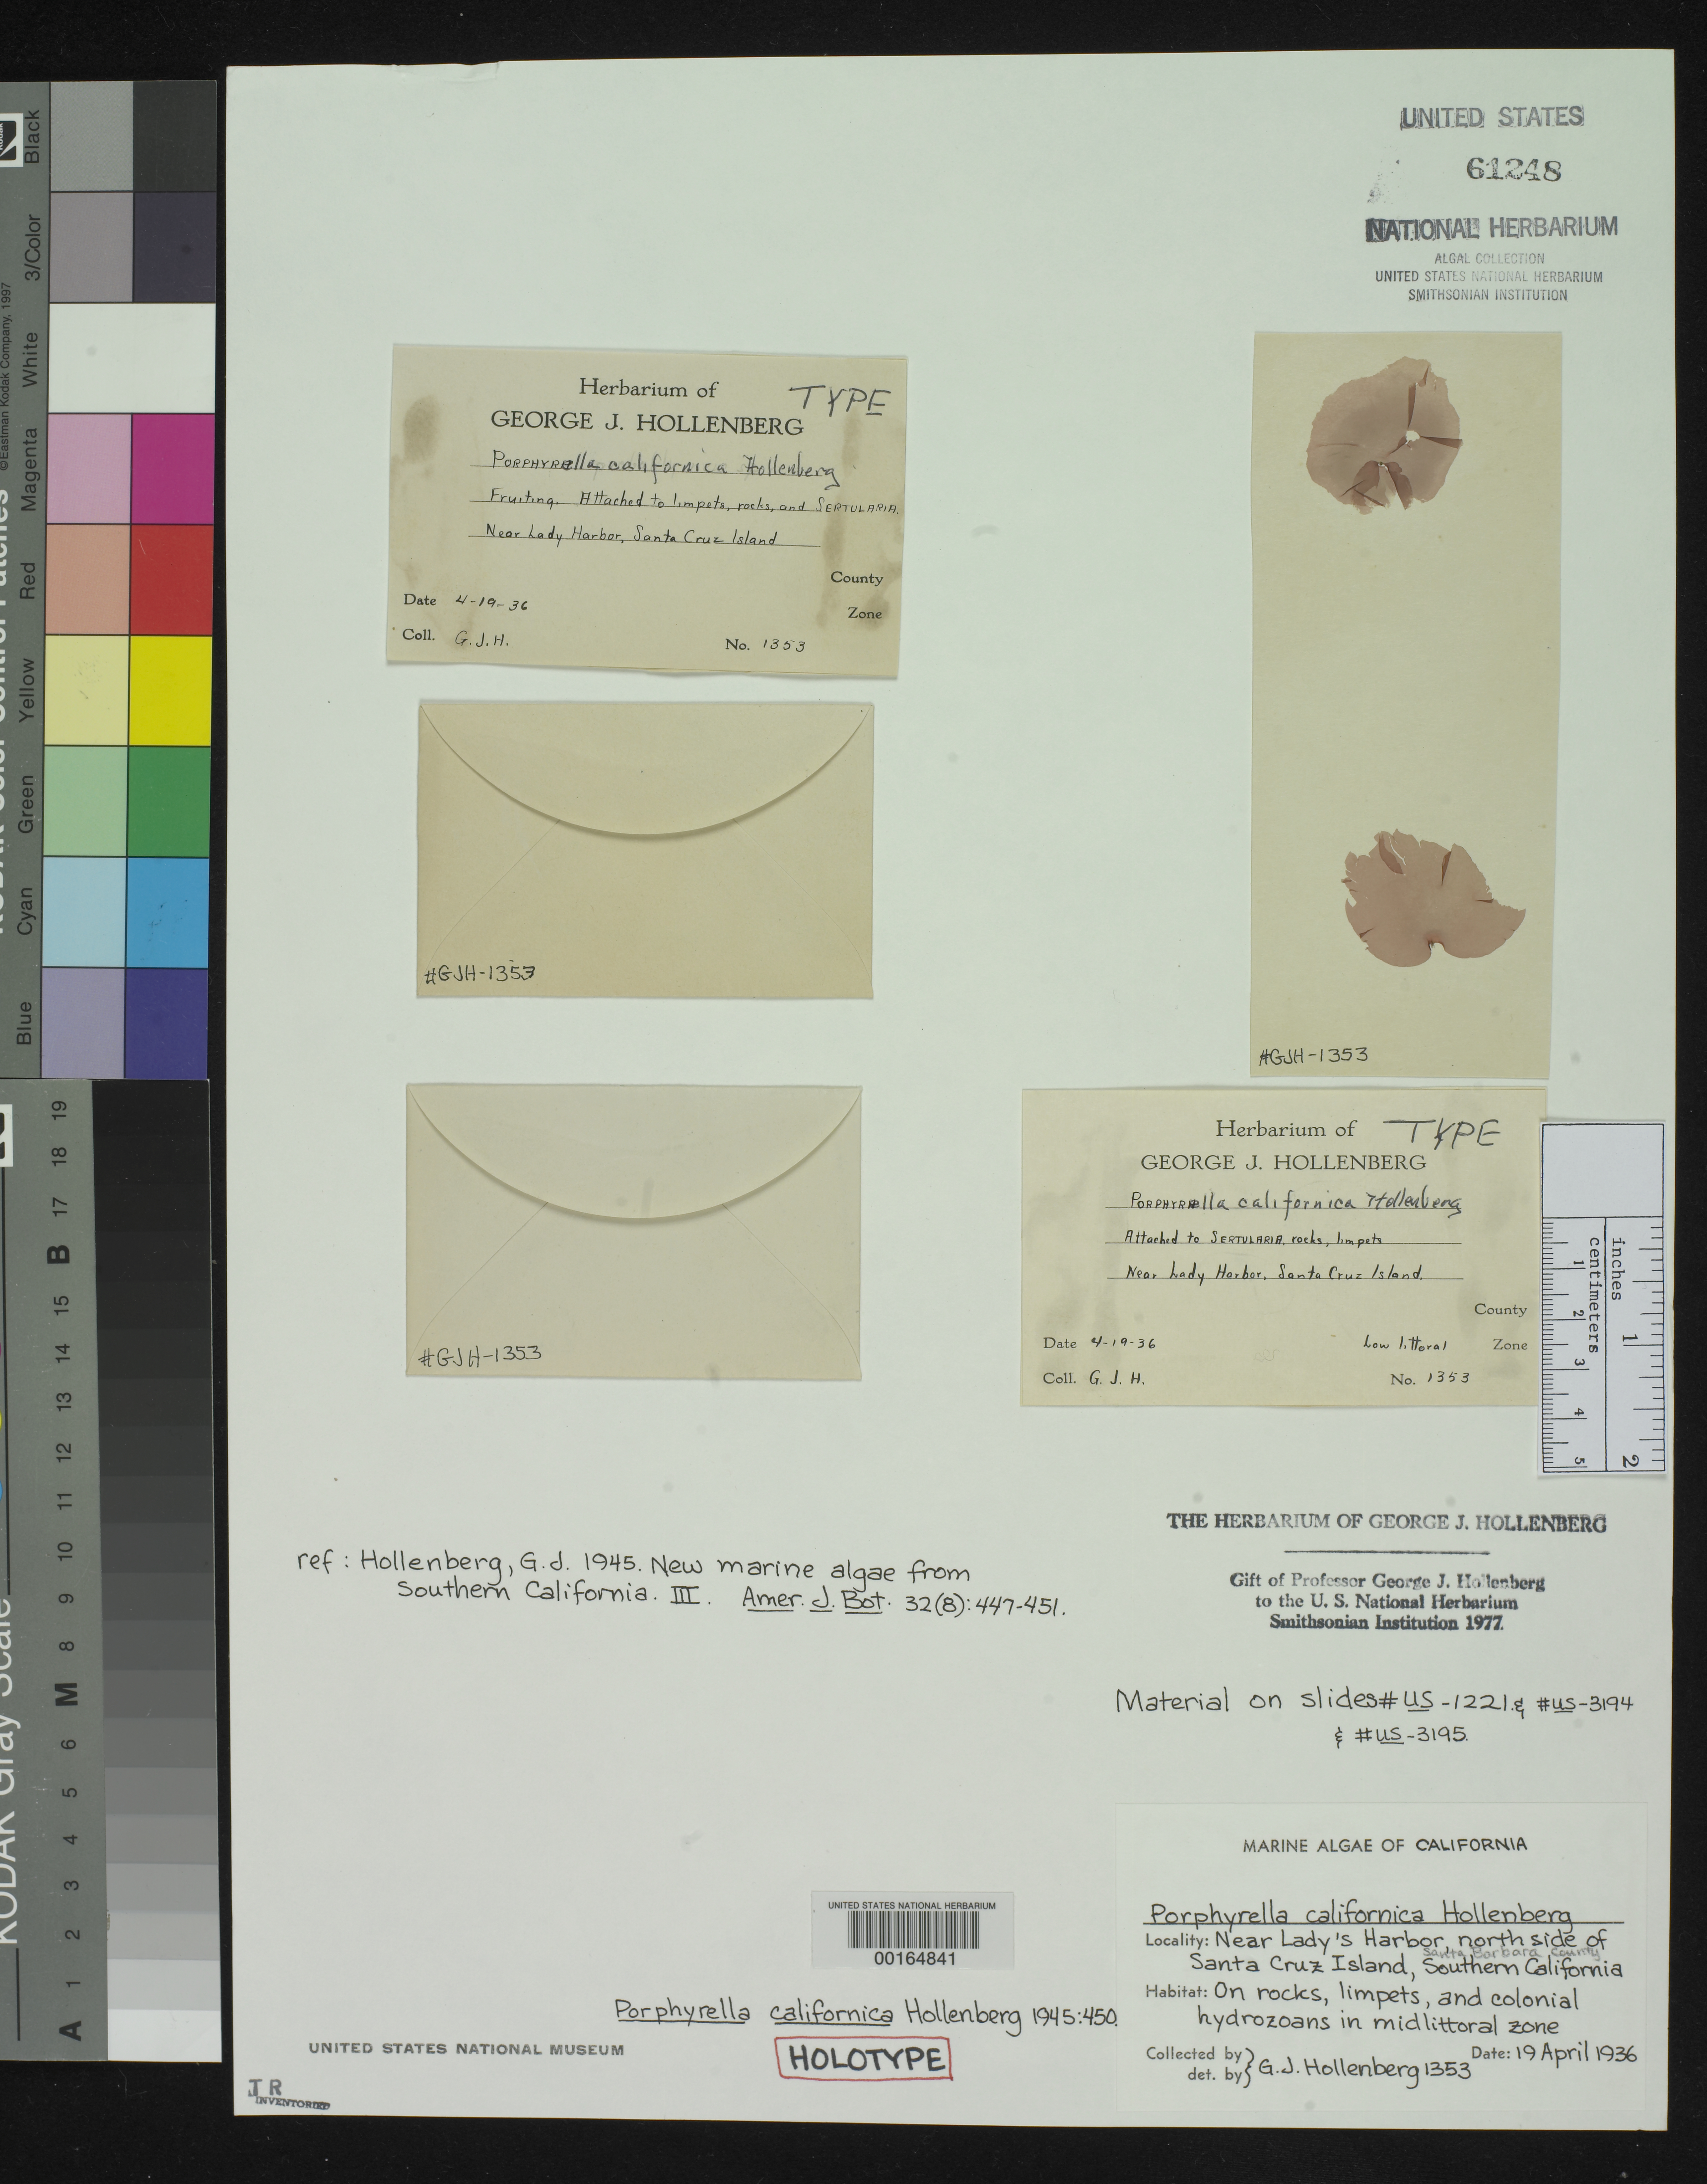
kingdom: Plantae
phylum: Rhodophyta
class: Bangiophyceae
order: Bangiales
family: Bangiaceae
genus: Porphyrella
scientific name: Porphyrella californica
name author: Hollenb.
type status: Holotype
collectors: G. Hollenberg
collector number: GJH 1353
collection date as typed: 19 Apr 1936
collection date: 1936-04-19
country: United States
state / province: California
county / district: Santa Barbara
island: Santa Cruz Island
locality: Near Lady's Harbor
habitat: On rocks, limpets, and colonial hydrozoans in midlittoral zone.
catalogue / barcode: US 61248